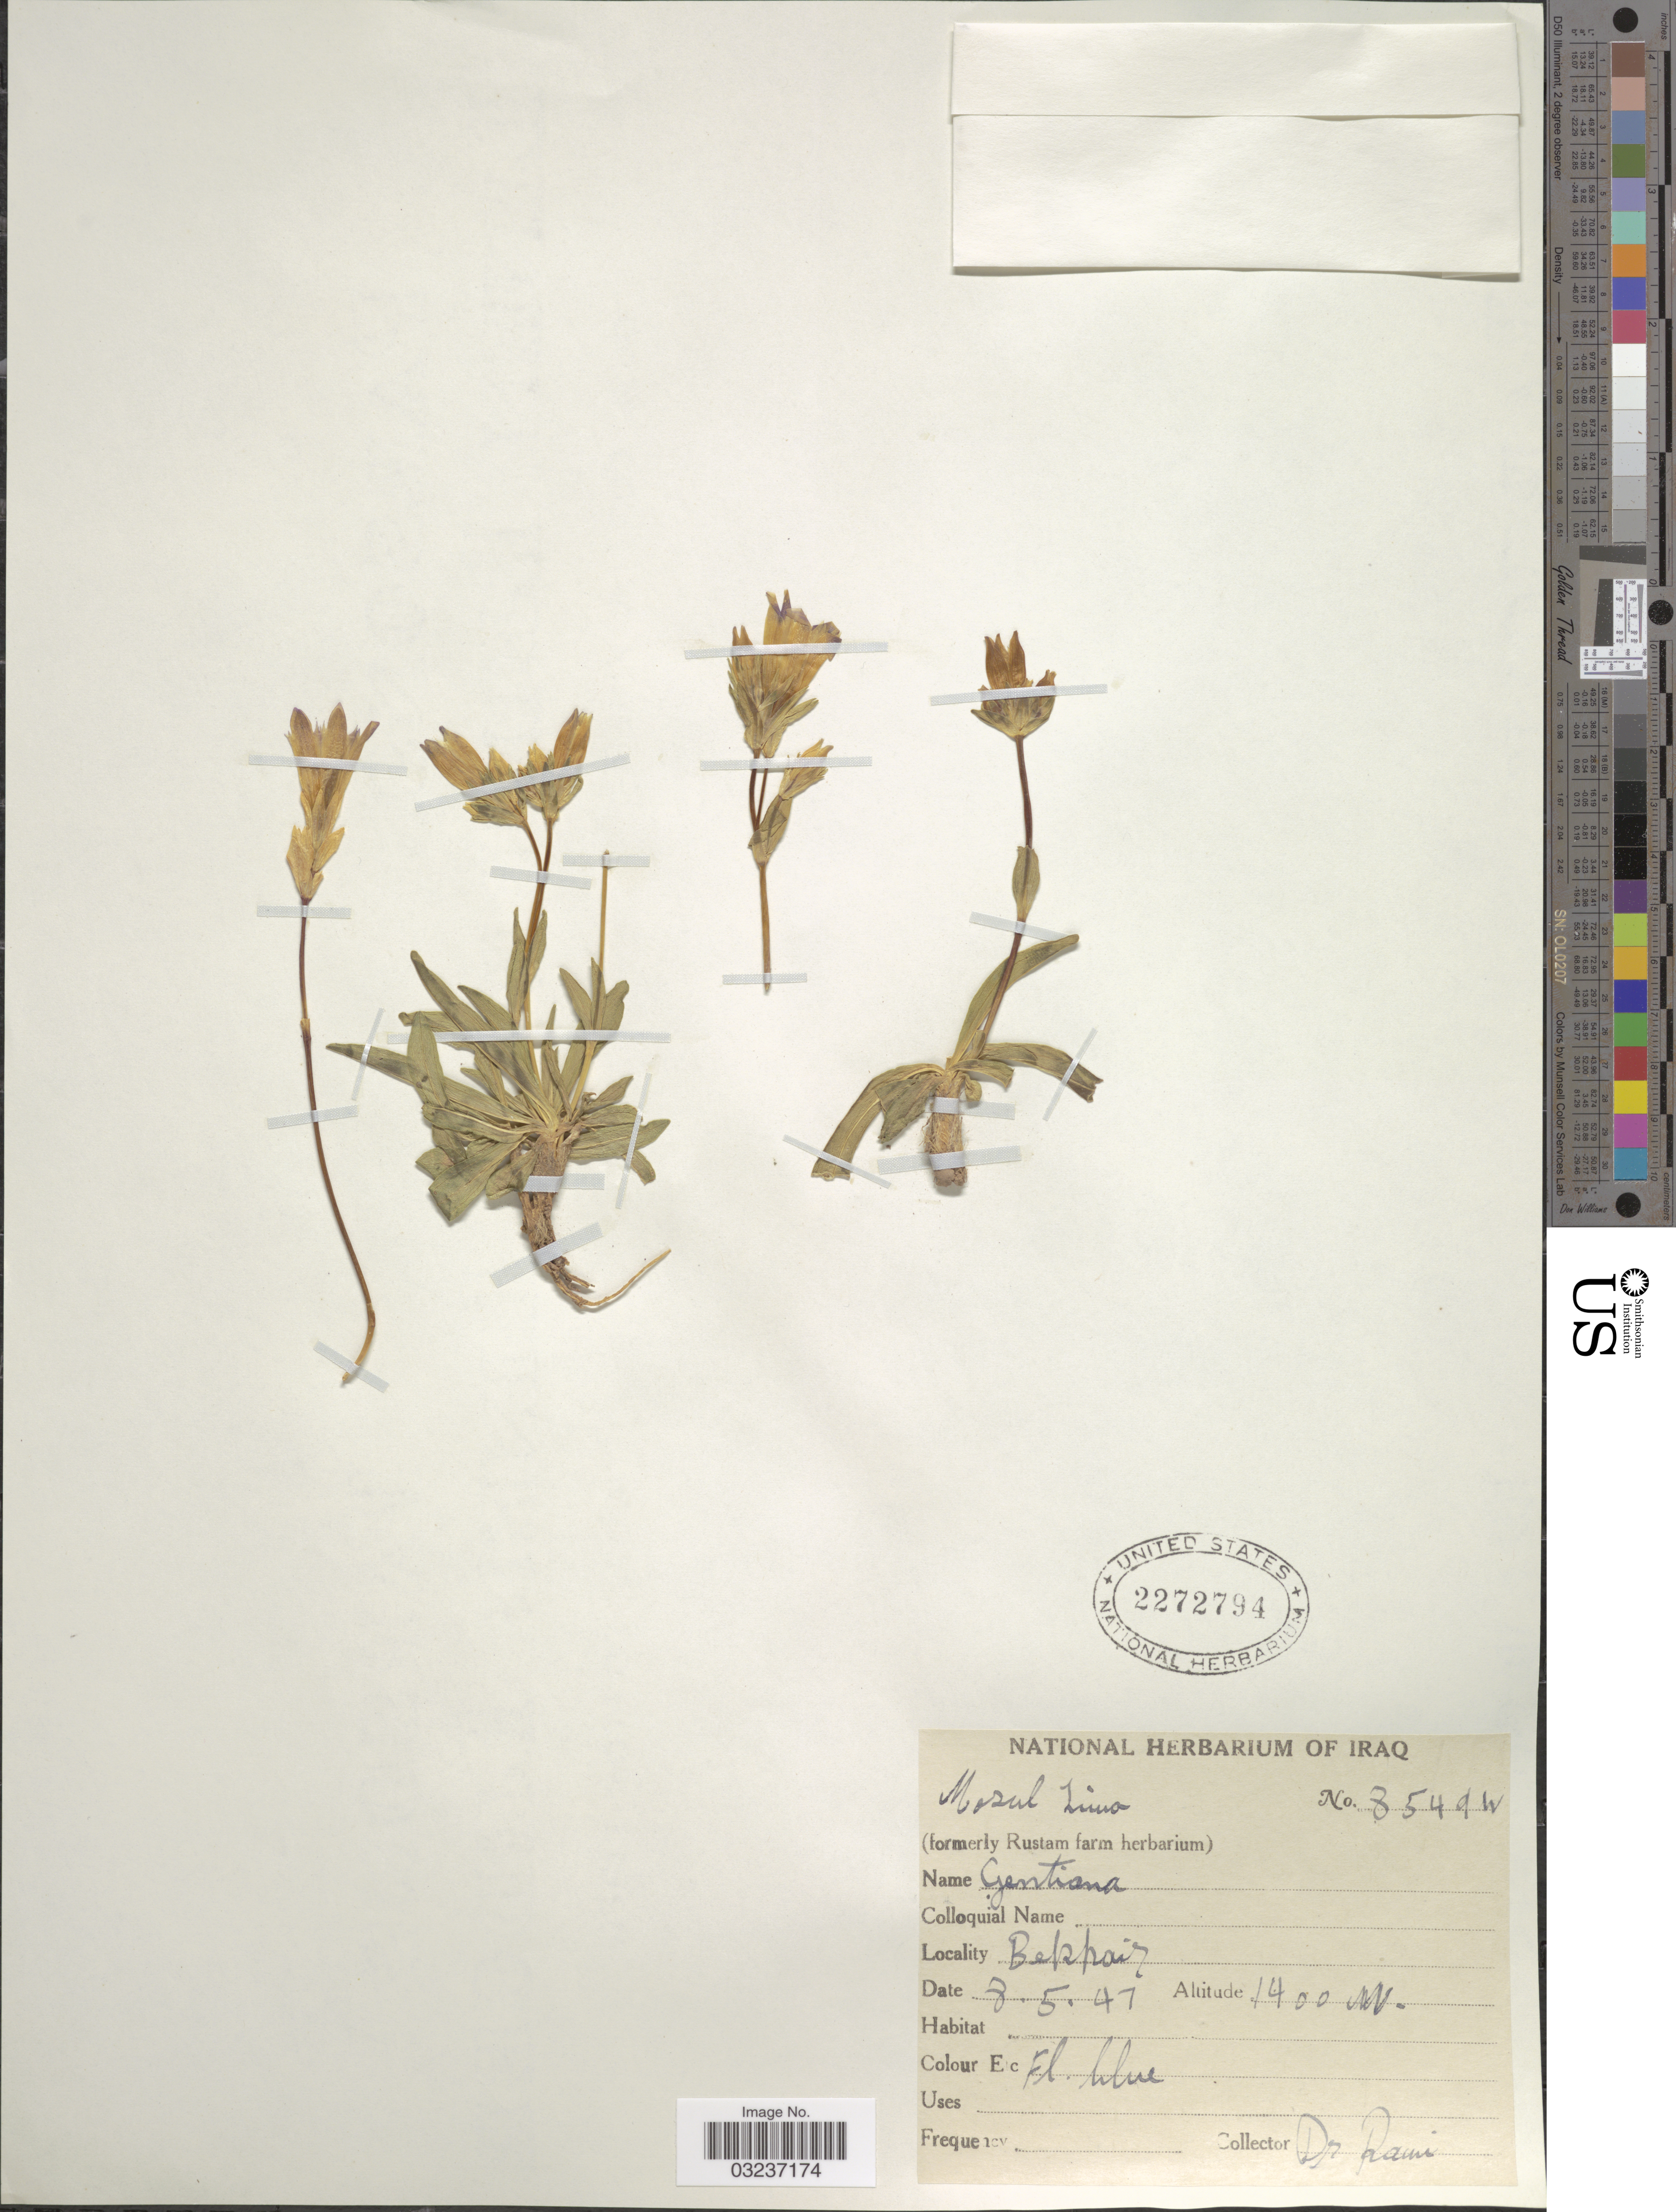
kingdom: Plantae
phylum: Tracheophyta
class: Magnoliopsida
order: Gentianales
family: Gentianaceae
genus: Gentiana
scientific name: Gentiana sp.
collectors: -. Rawi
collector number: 8549W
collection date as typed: Transcribed d/m/y: 8/5/47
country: Iraq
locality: Mosul Liwa. Bekhair.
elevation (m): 1400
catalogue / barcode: US 2272794